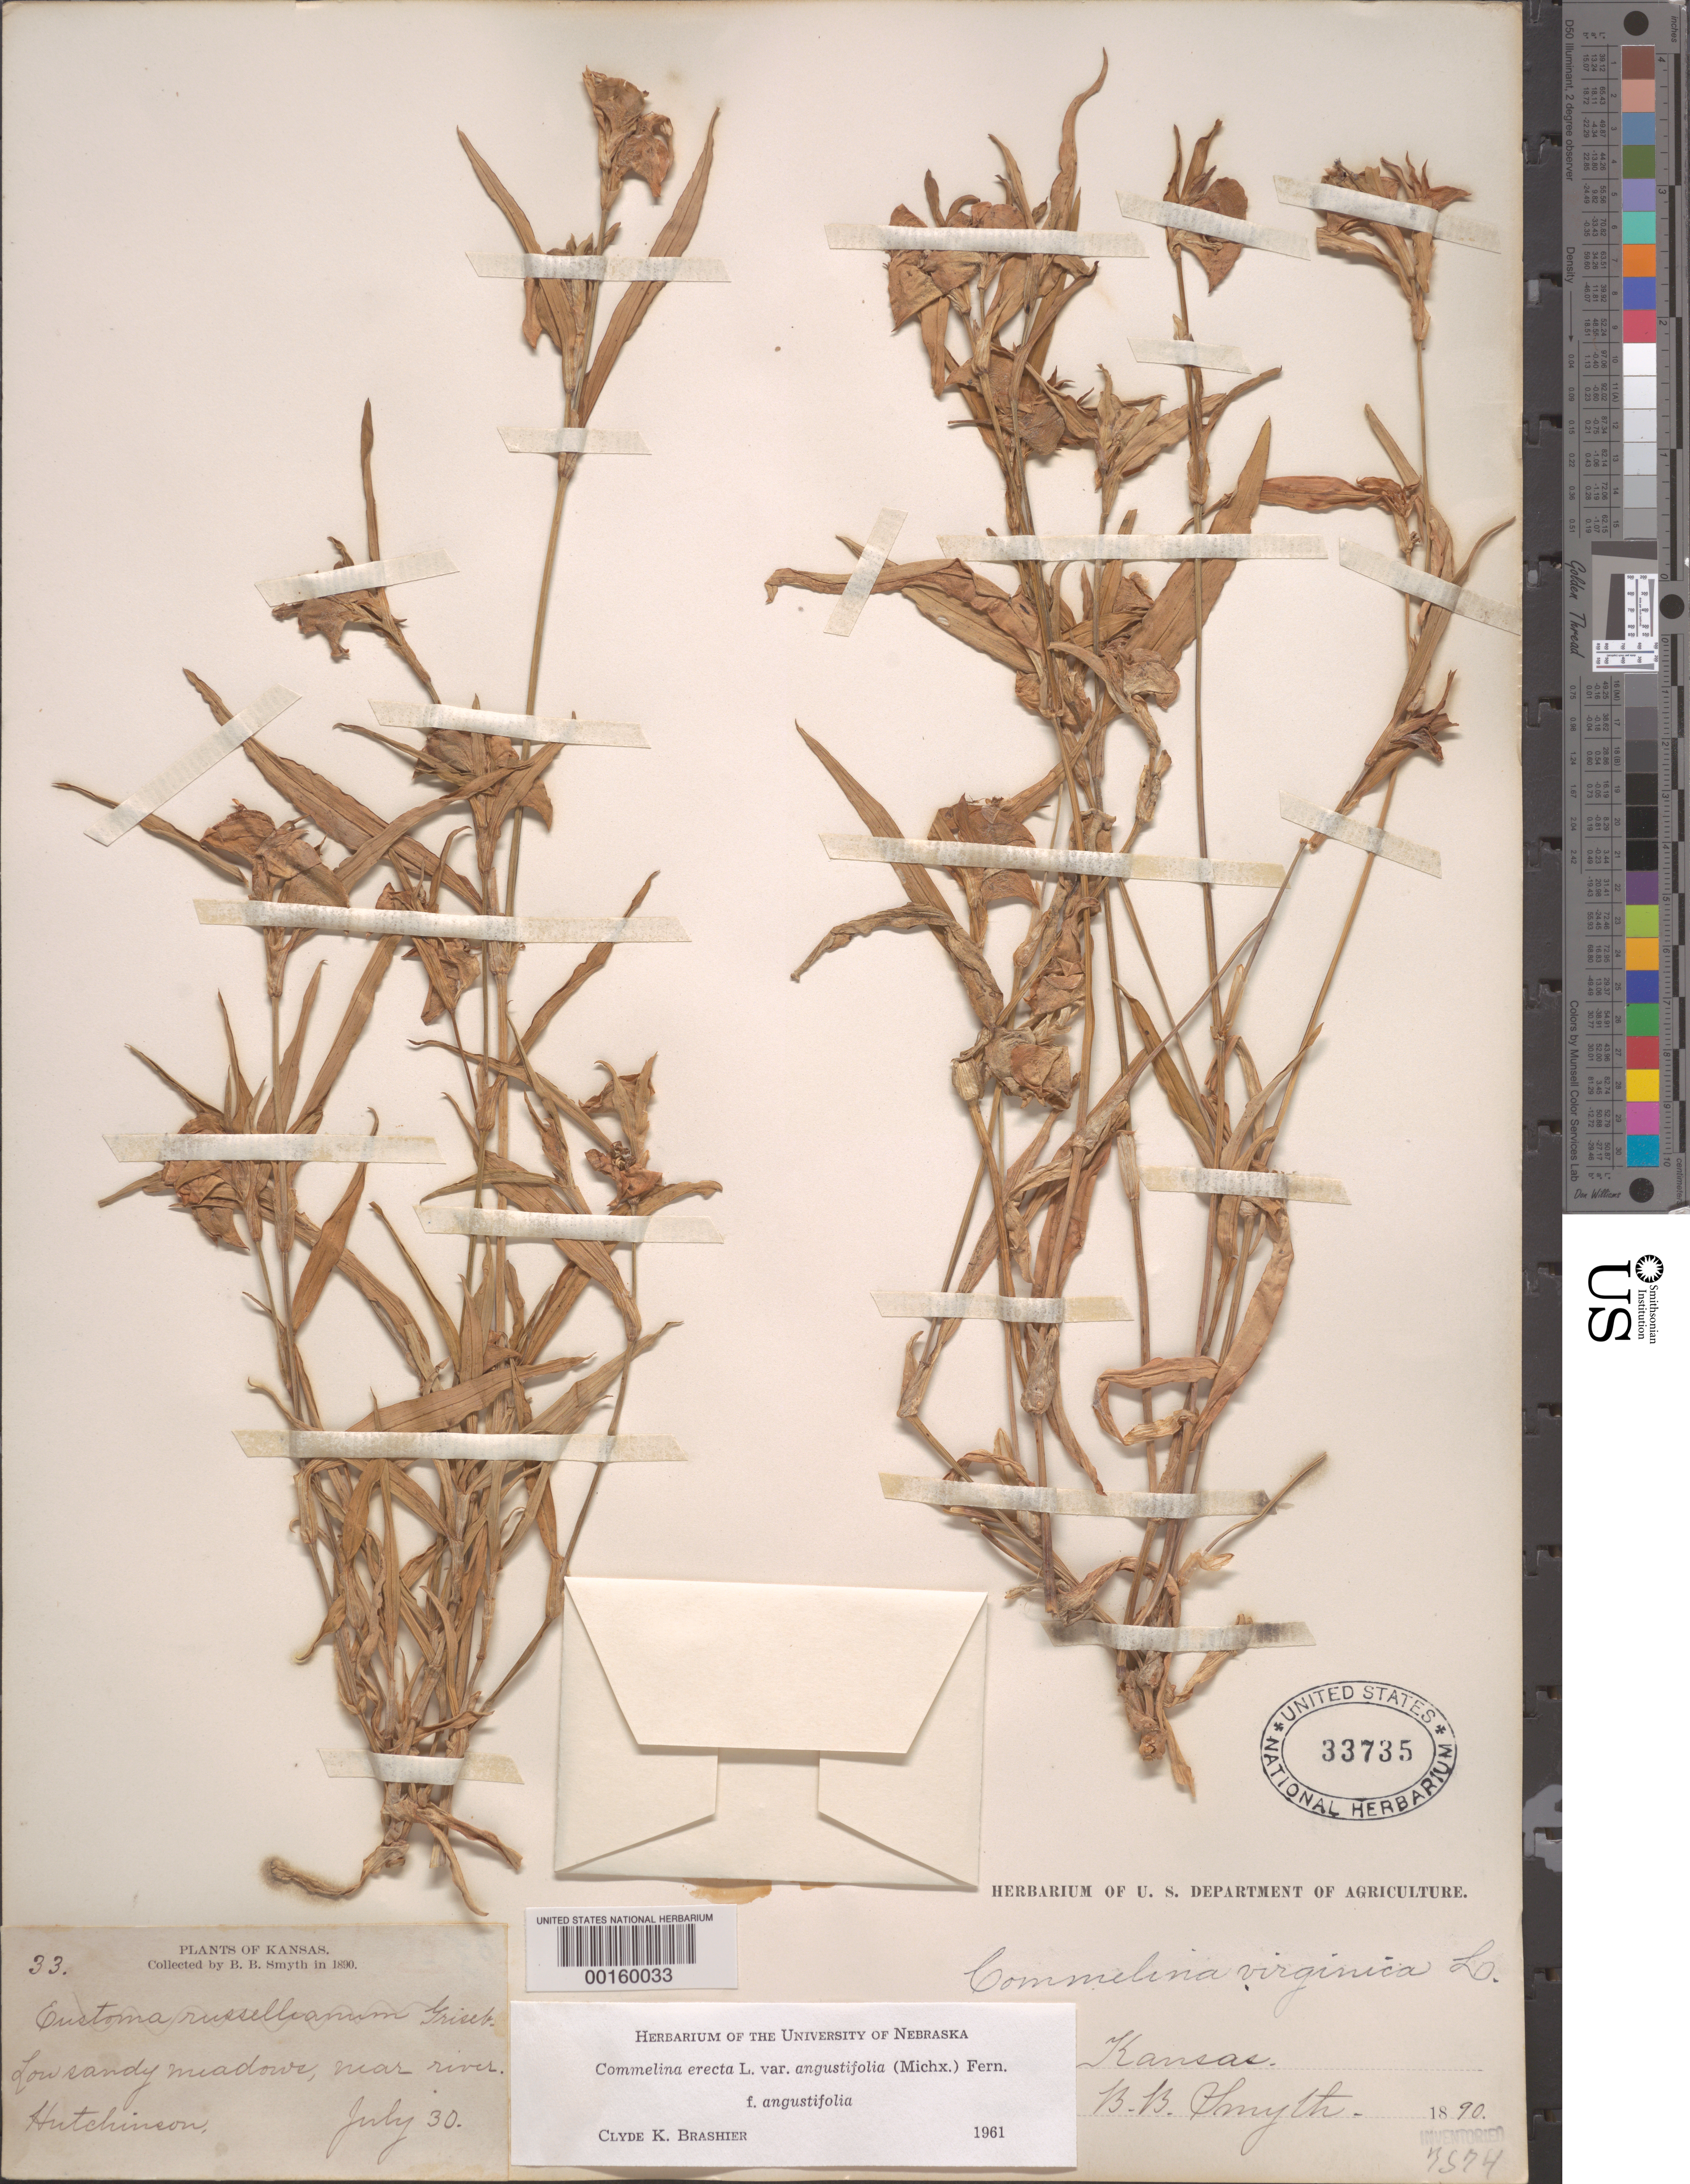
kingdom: Plantae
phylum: Tracheophyta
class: Liliopsida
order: Commelinales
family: Commelinaceae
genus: Commelina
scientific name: Commelina erecta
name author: L.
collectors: B. Smyth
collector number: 33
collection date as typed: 30 Jul 1890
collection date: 1890-07-30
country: United States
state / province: Kansas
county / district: Reno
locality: Hutchinson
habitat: Low sandy meadows near river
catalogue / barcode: US 33735